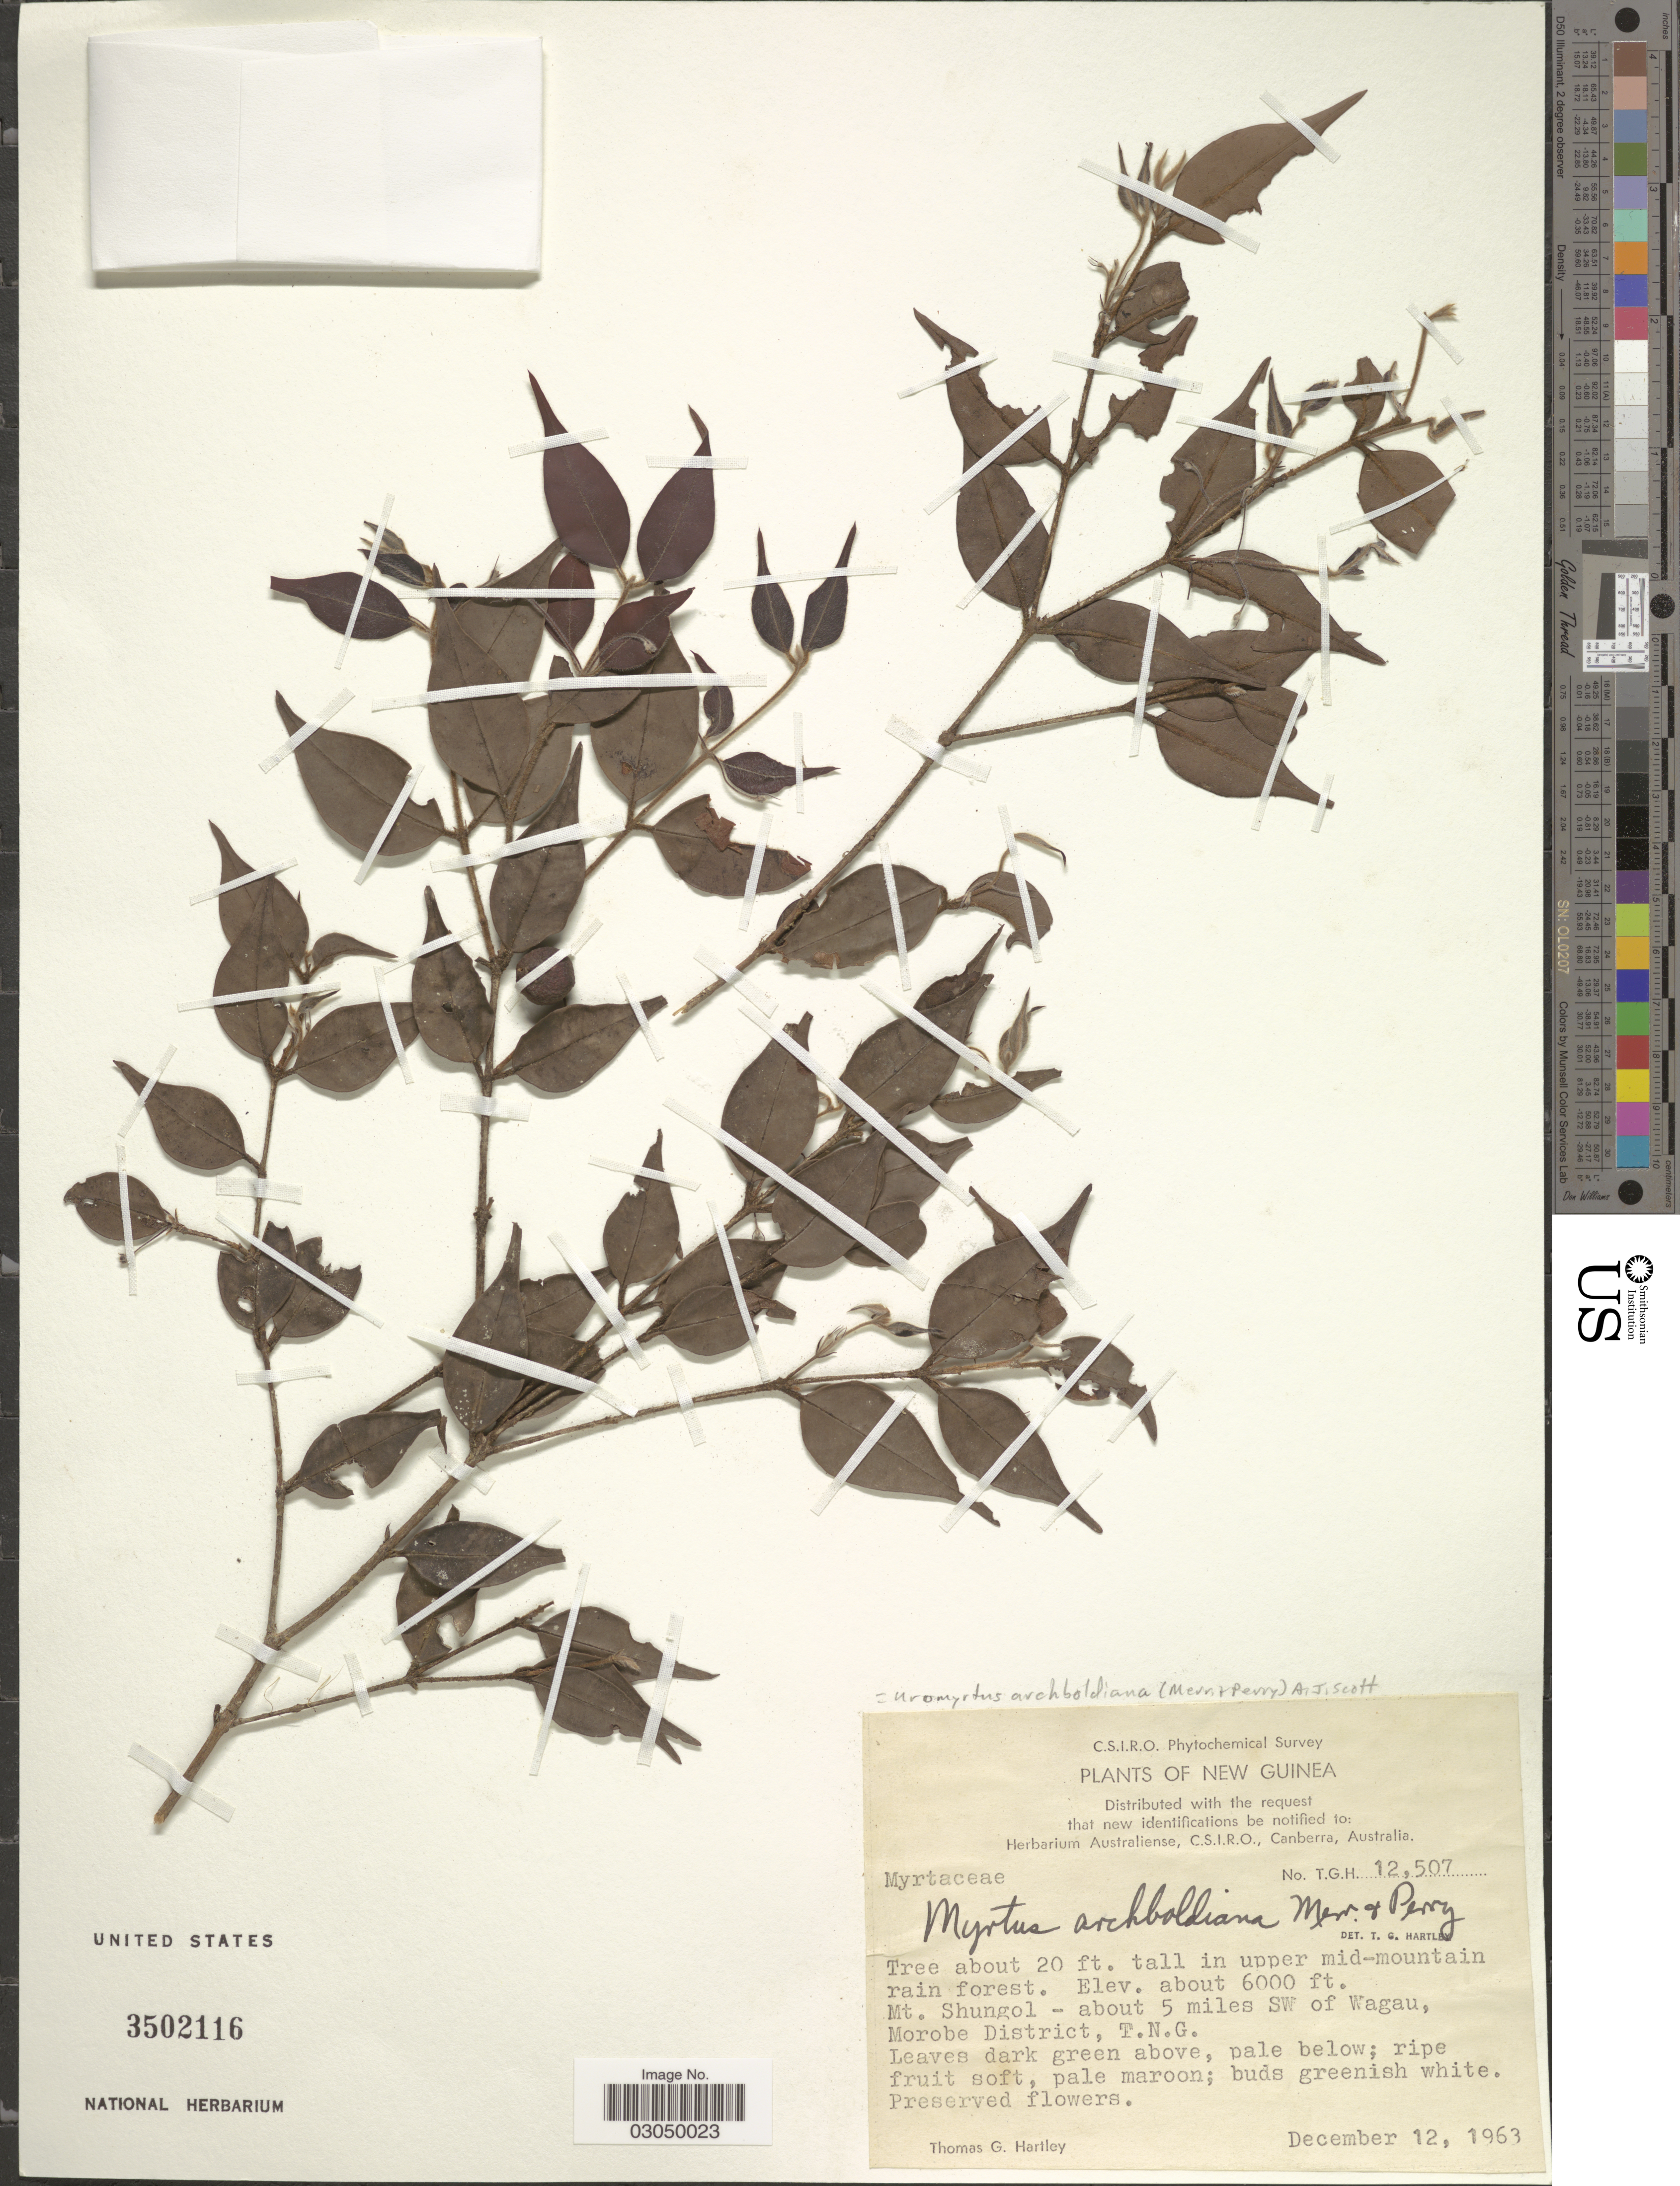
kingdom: Plantae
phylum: Tracheophyta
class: Magnoliopsida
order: Myrtales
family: Myrtaceae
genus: Uromyrtus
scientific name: Uromyrtus archboldiana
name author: (Merr. & L.M. Perry) A.J. Scott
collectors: T. Hartley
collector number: T.G.H. 12507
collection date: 1963-12-12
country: Papua New Guinea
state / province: Morobe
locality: New Guinea. Mt. Shungol - about 5 miles SW of Wagau, Morobe District, T.N.G.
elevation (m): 1829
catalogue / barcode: US 3502116